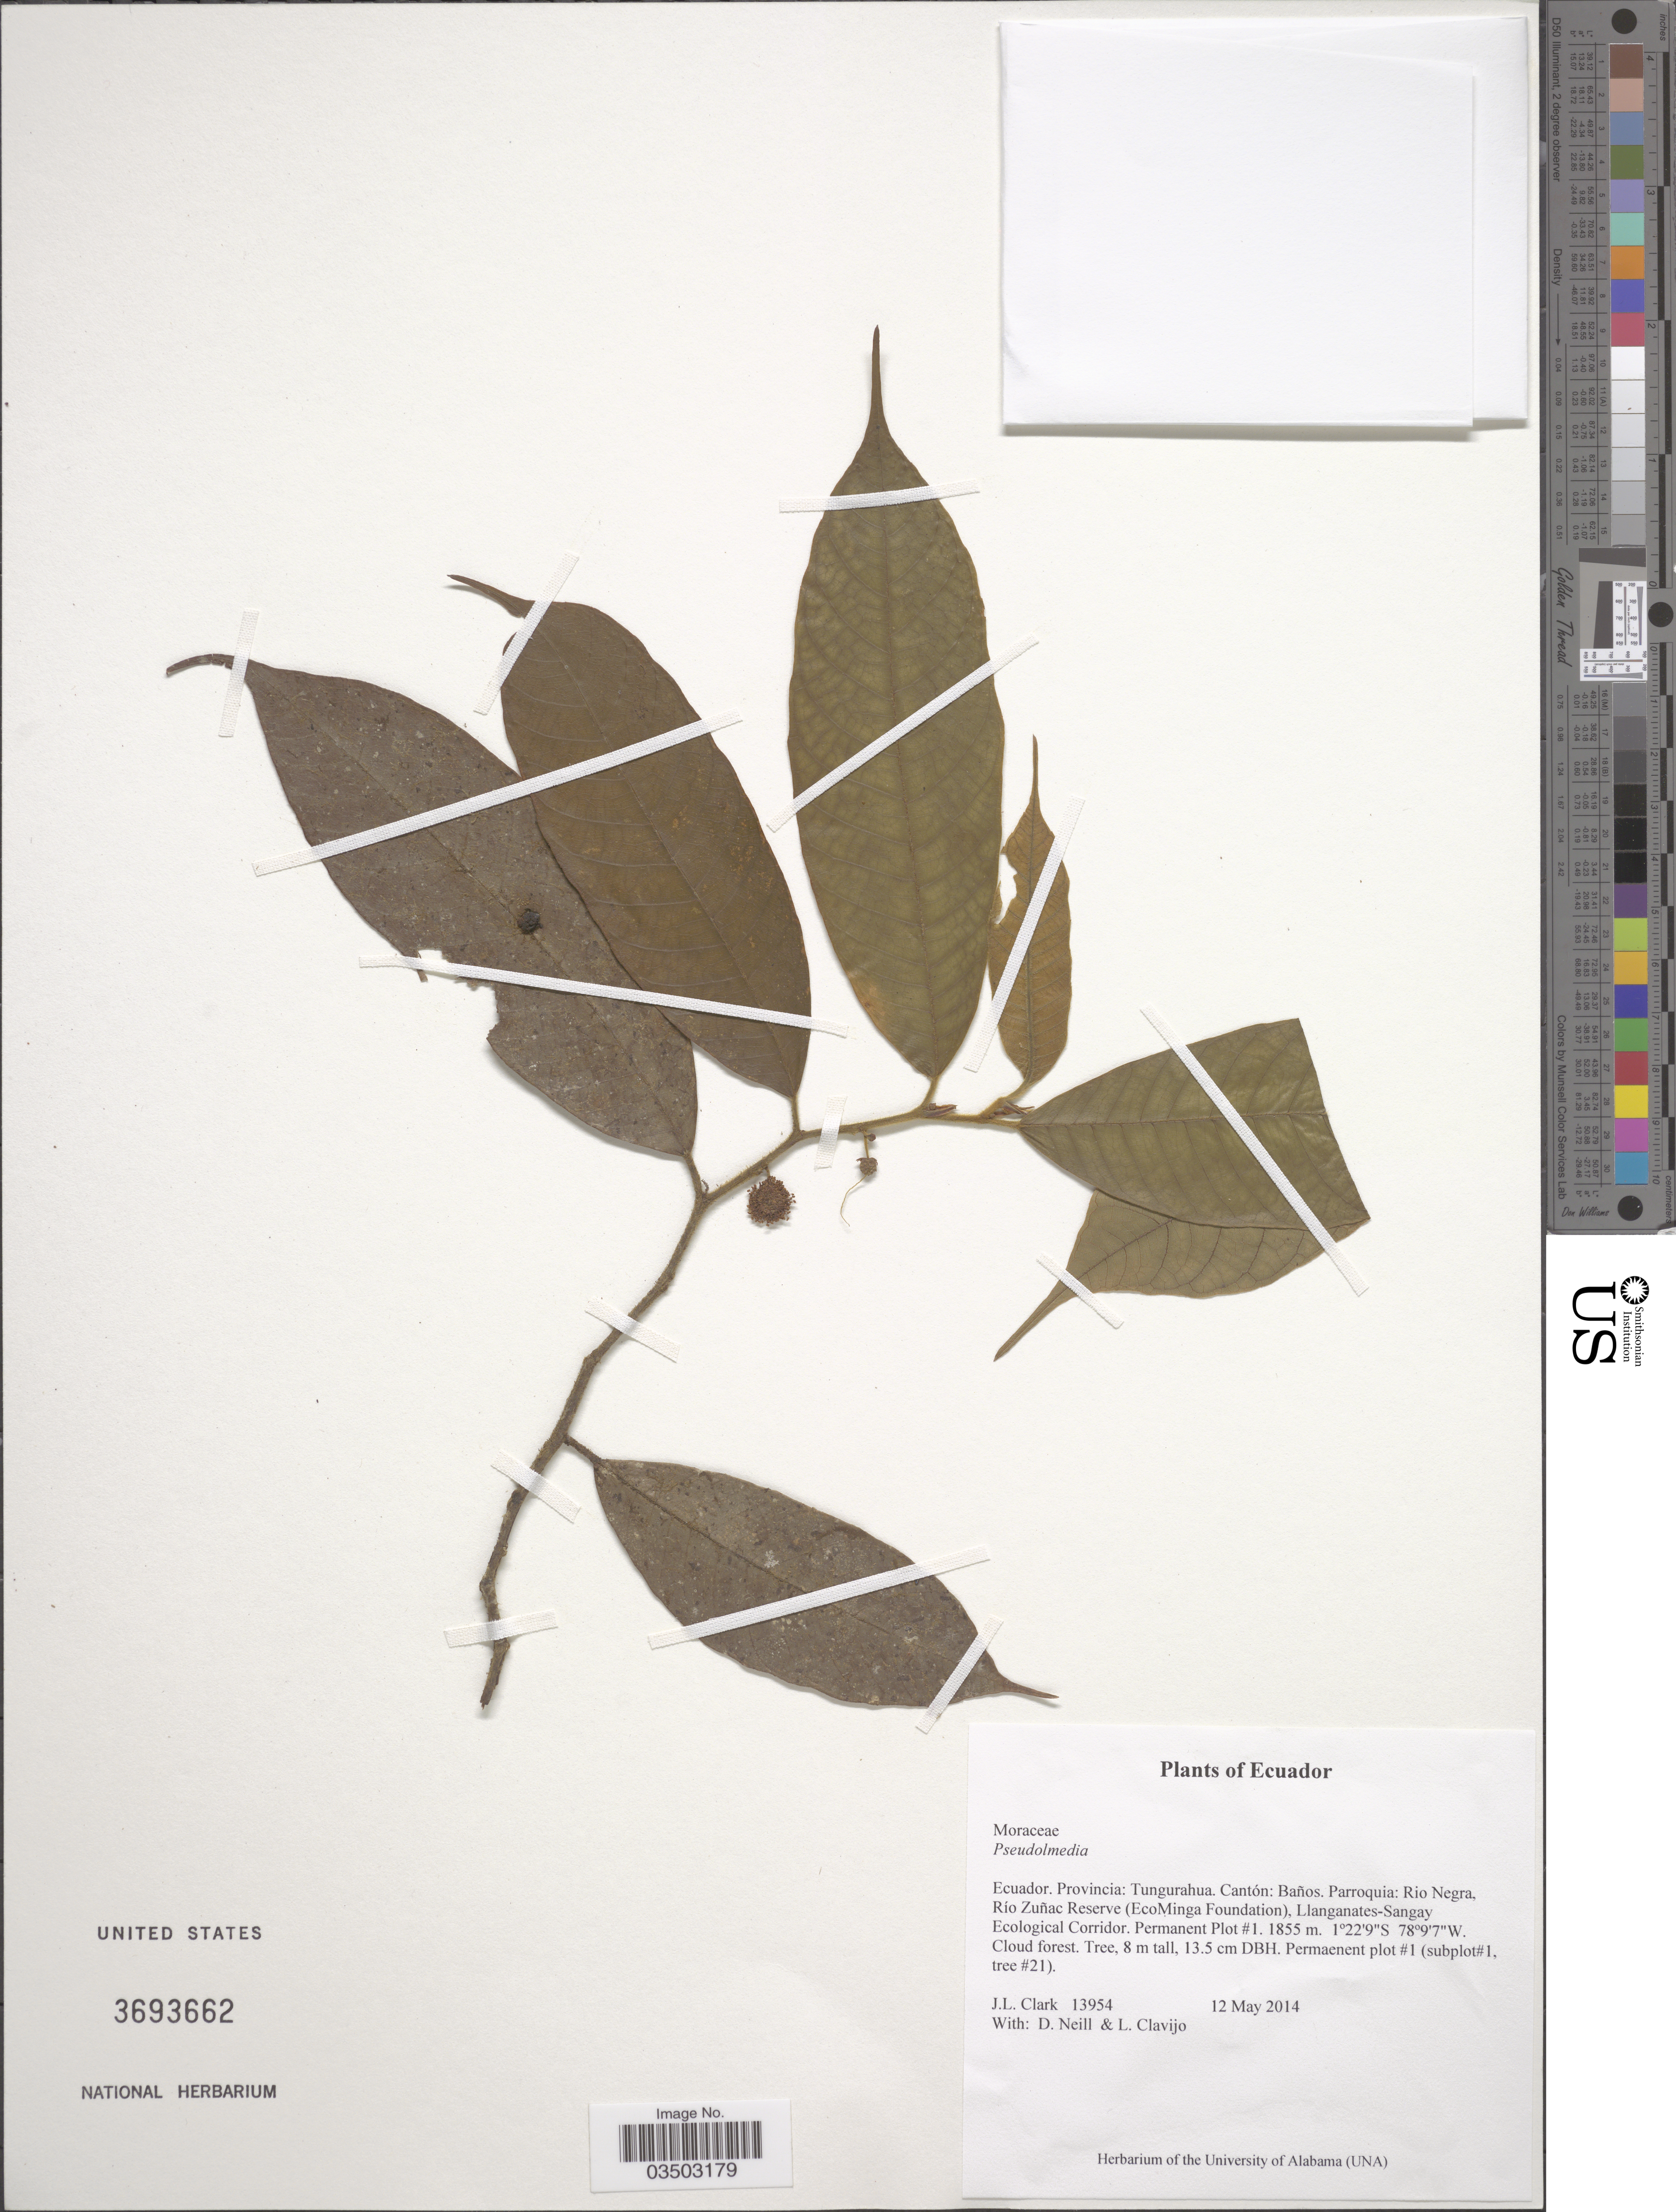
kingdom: Plantae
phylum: Tracheophyta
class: Magnoliopsida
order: Rosales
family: Moraceae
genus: Pseudolmedia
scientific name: Pseudolmedia sp.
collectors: J. L. Clark, D. Neill & L. Clavijo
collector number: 13954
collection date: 2014-05-12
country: Ecuador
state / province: Tungurahua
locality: Cantón: Baños. Parroquia: Rio Negra, Río Zuñac Reserve (EcoMinga Foundation), Llanganates-Sangay Ecological Corridor. Permanent Plot #1.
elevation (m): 1855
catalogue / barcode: US 3693662